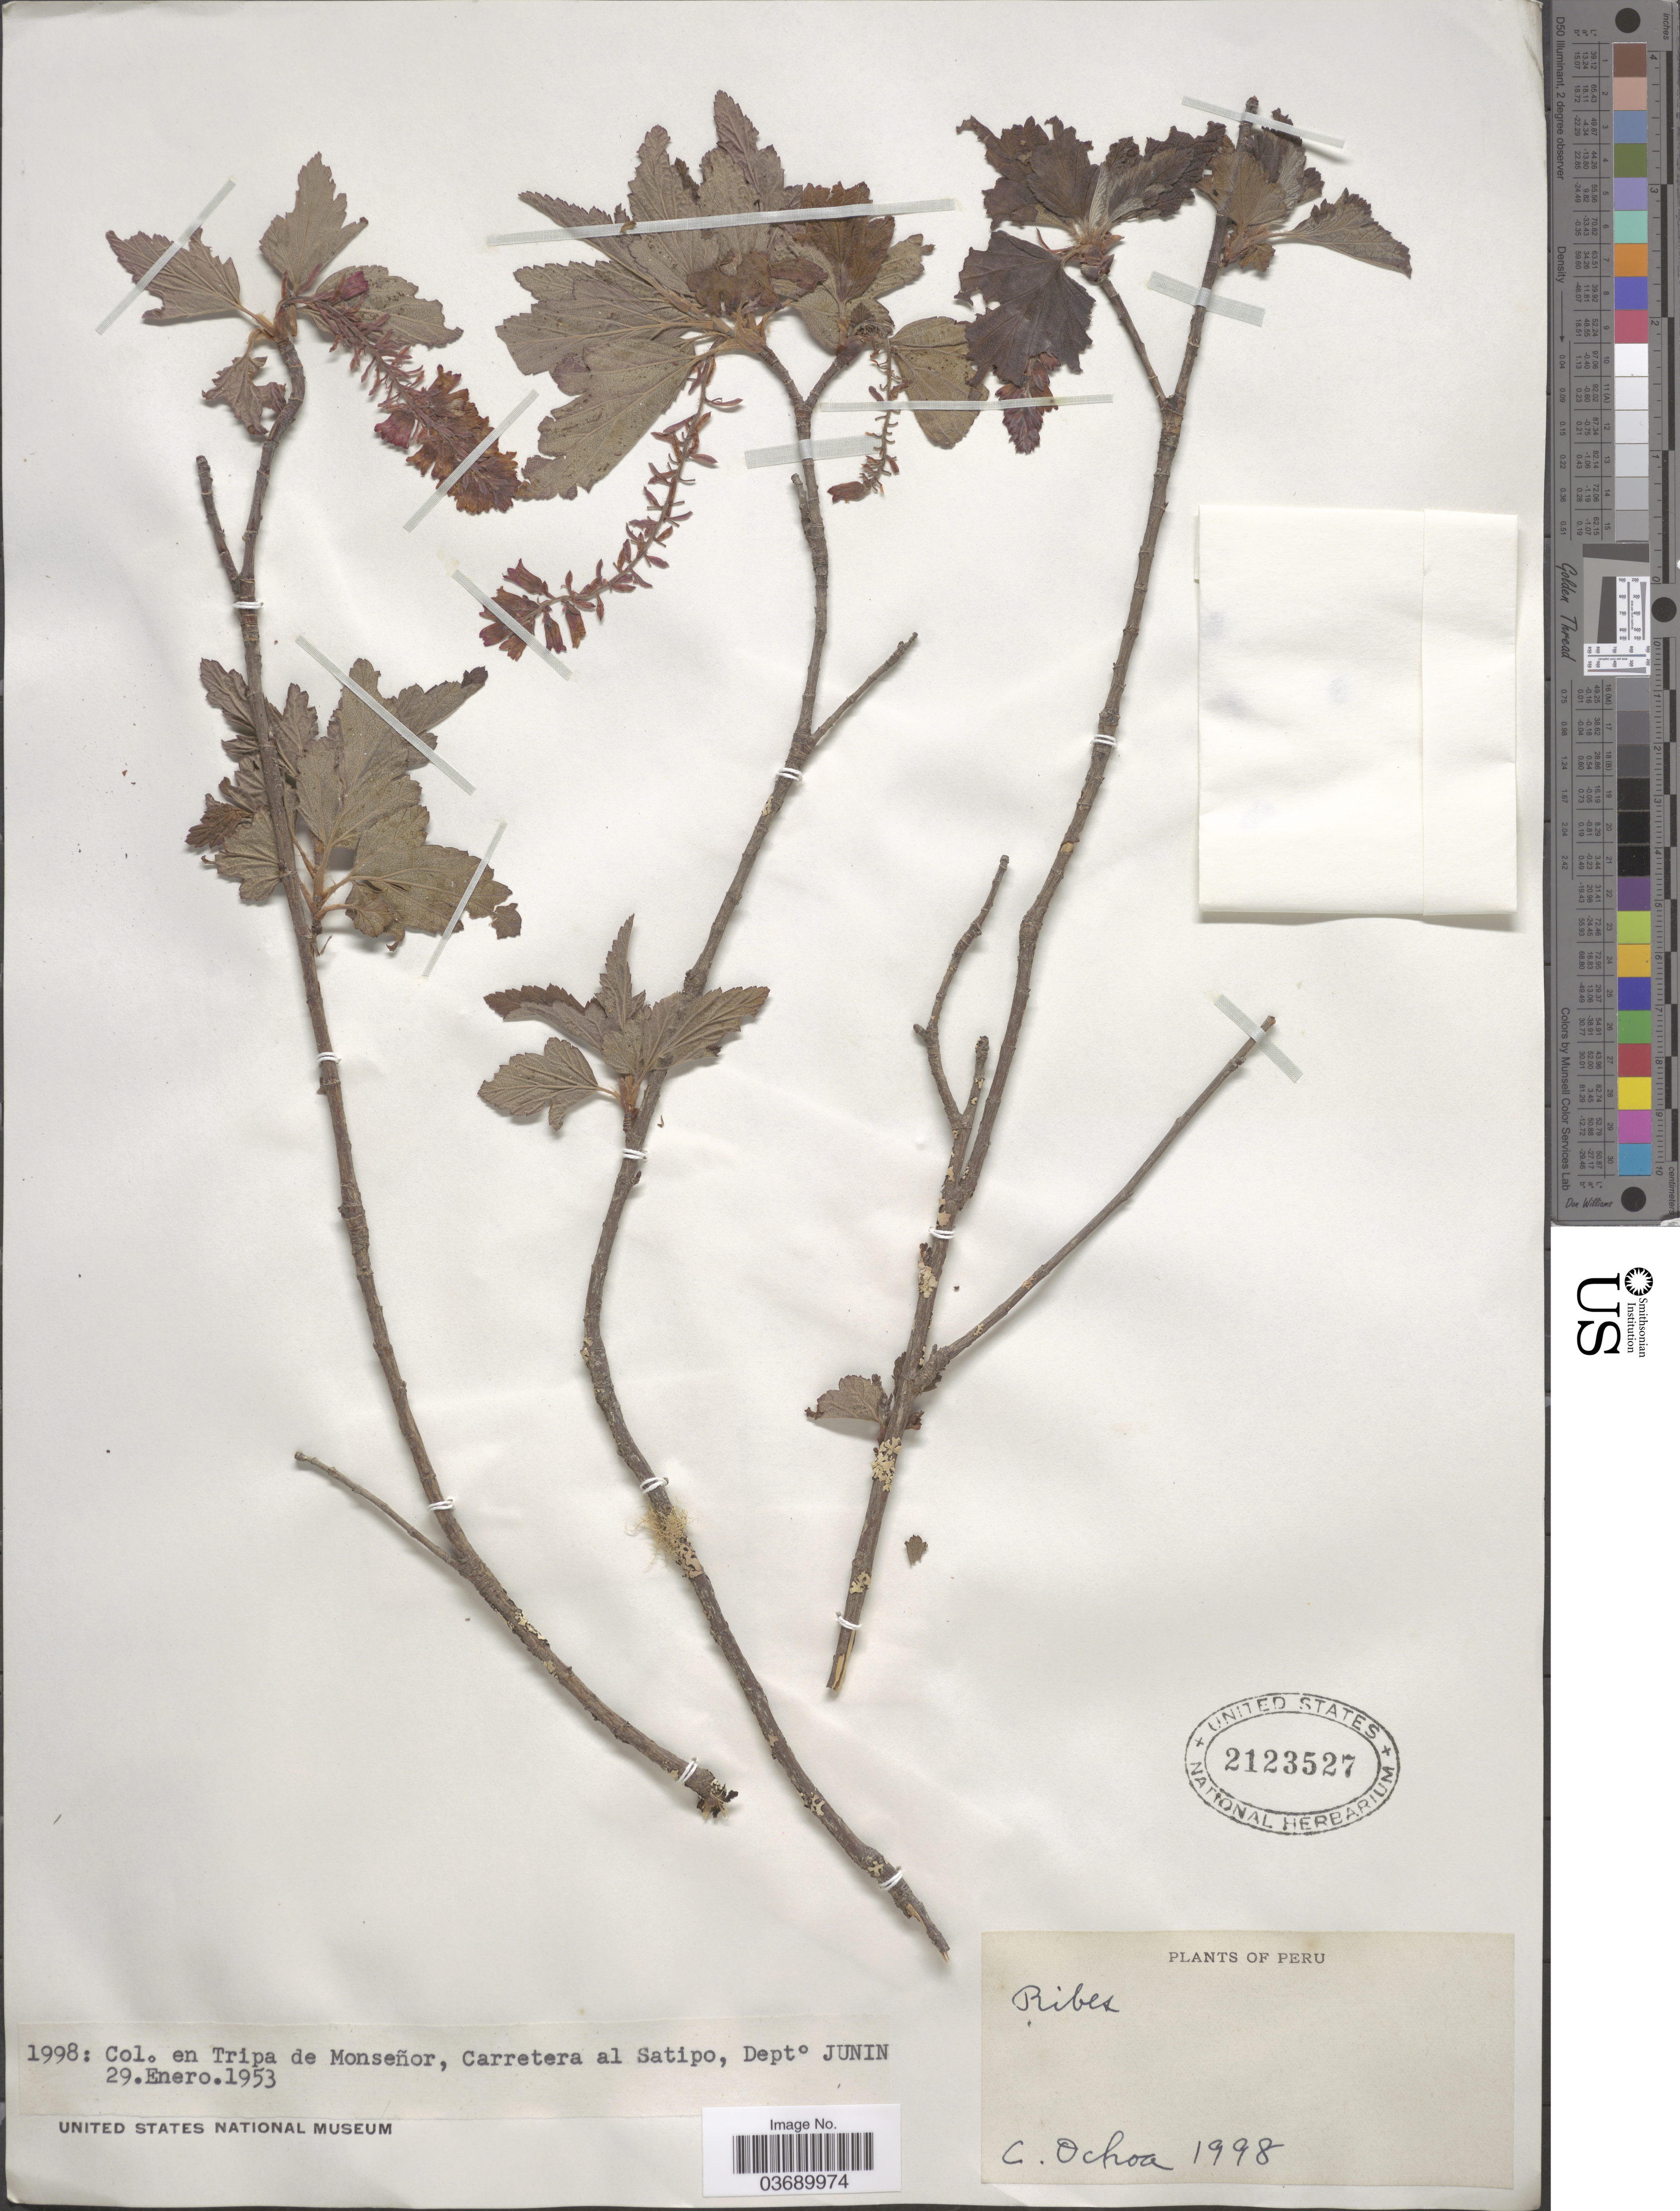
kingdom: Plantae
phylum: Tracheophyta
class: Magnoliopsida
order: Saxifragales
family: Grossulariaceae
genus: Ribes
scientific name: Ribes sp.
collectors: C. Ochoa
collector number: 1998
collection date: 1953-01-29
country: Peru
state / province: Junín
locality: Tripa de Monseñor, Carretera al Satipo, Dept° Junin.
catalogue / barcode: US 2123527